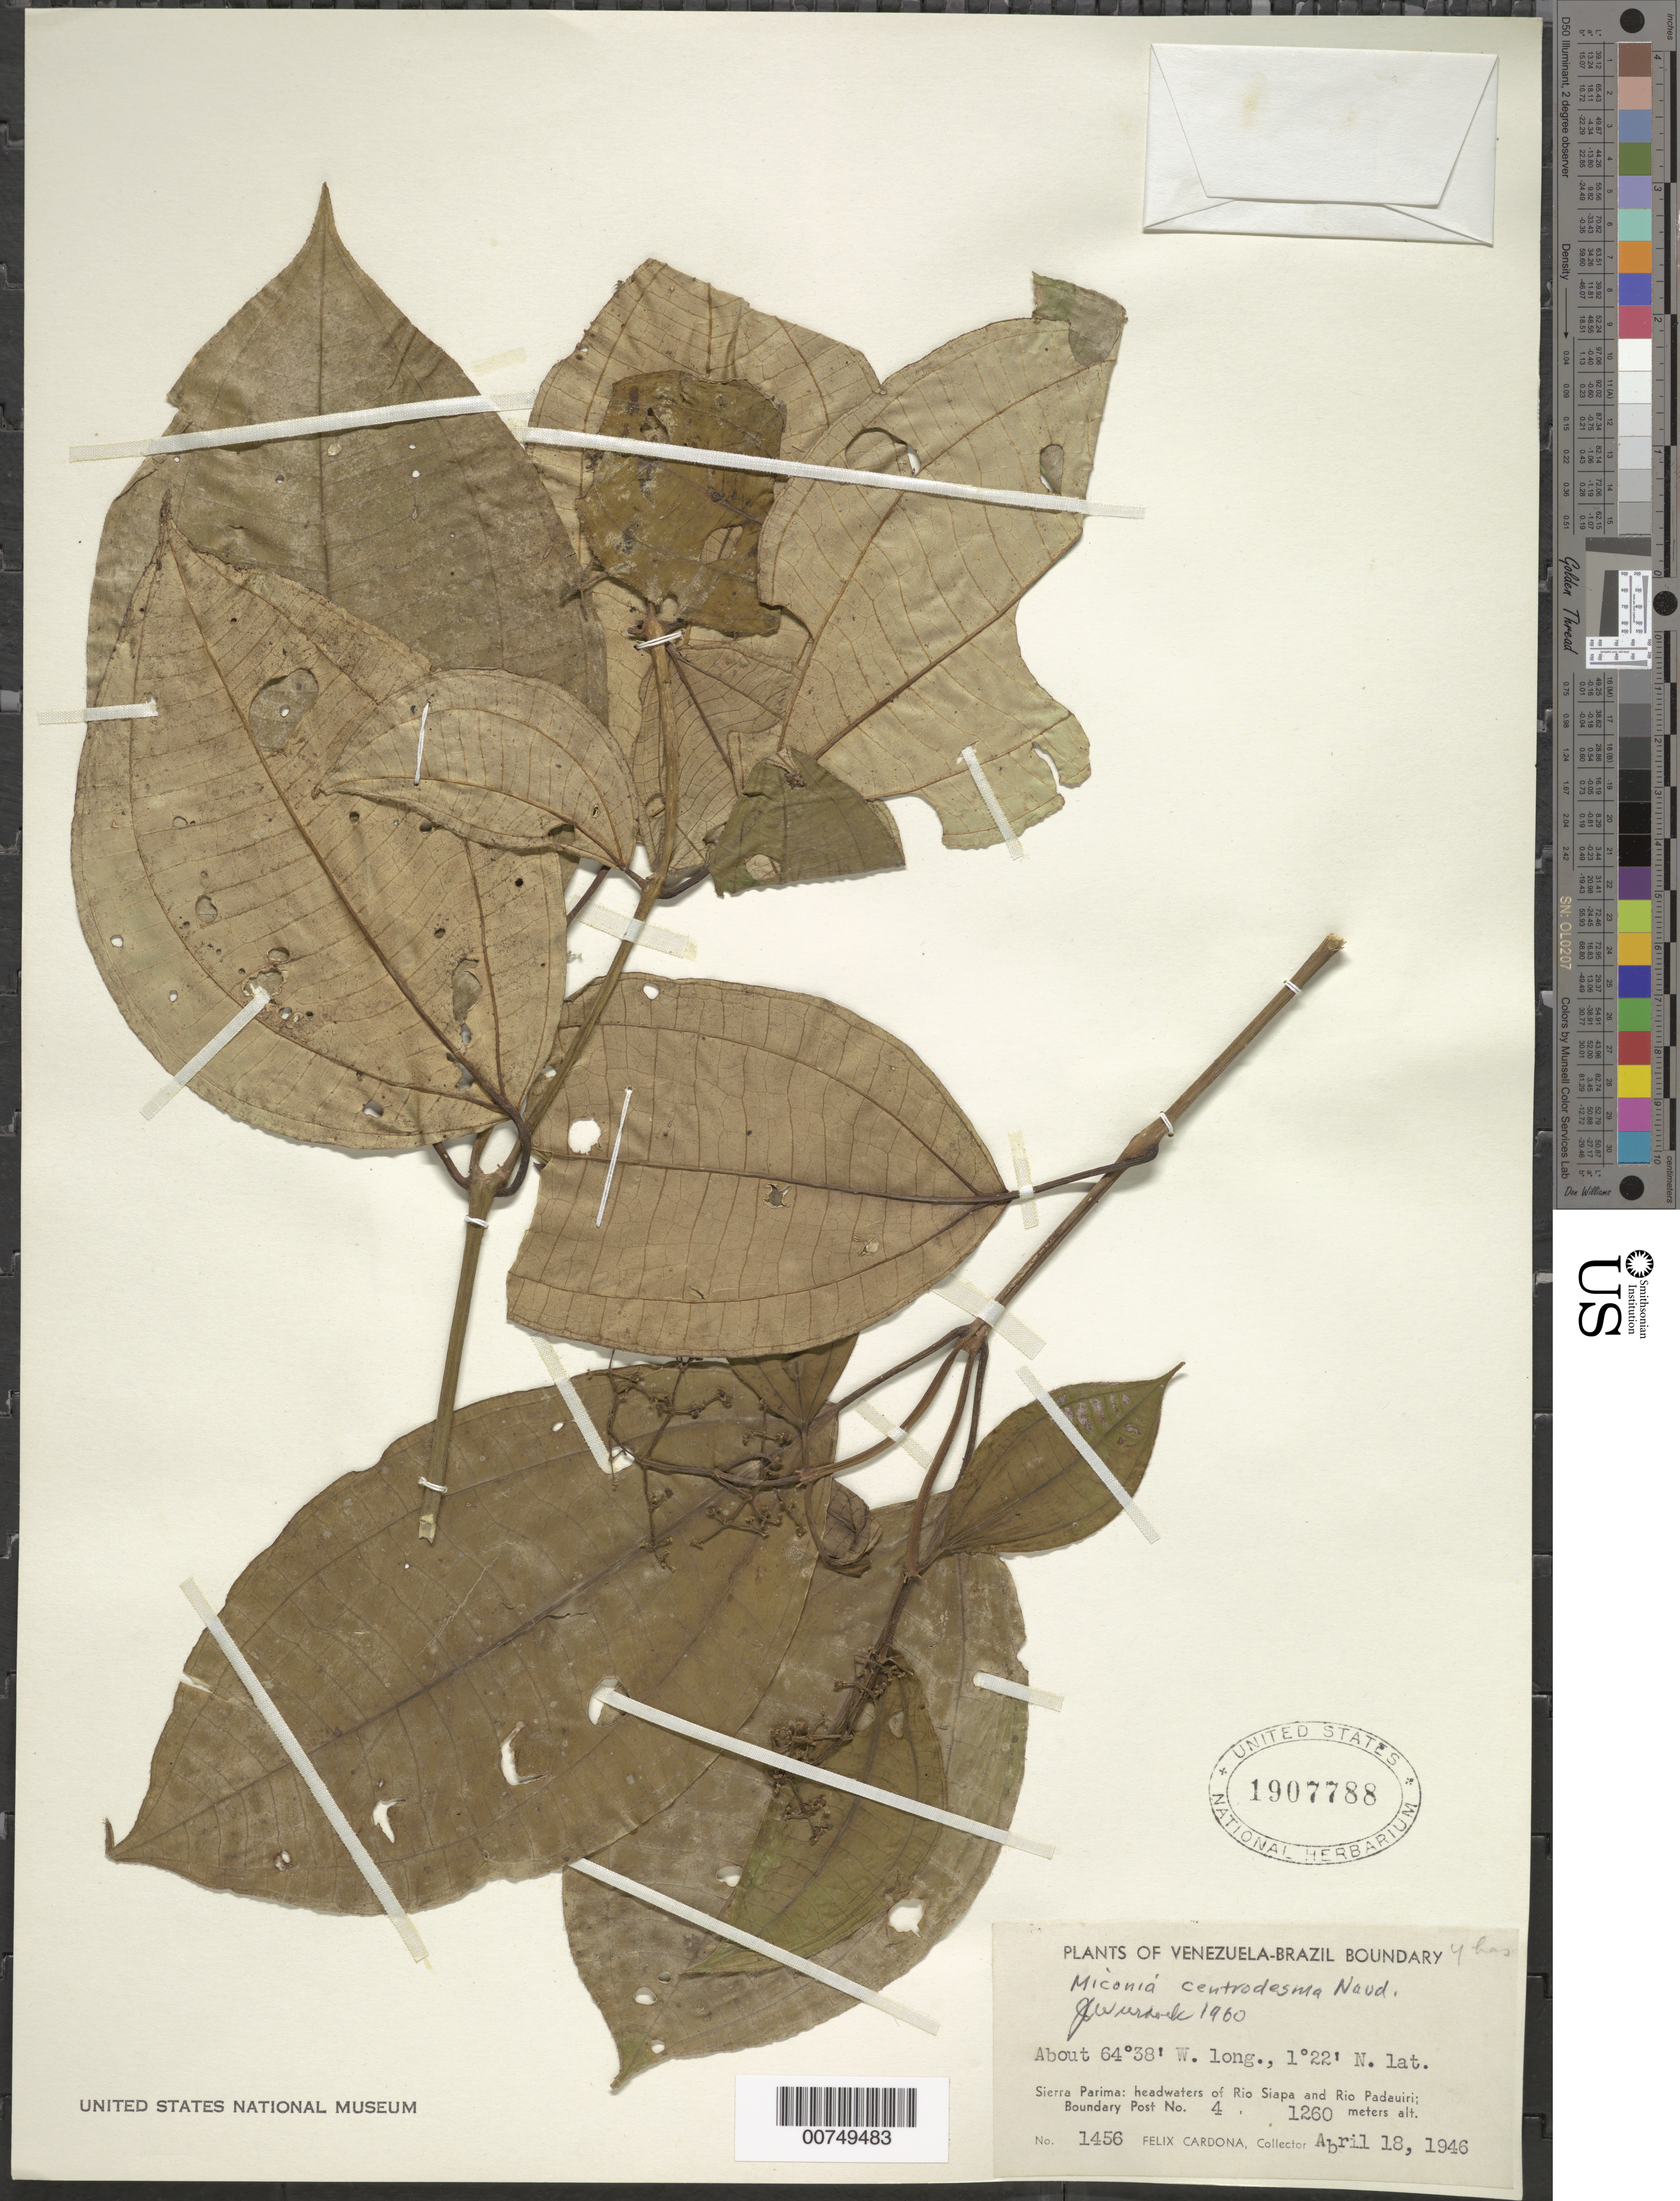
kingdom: Plantae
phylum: Tracheophyta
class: Magnoliopsida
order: Myrtales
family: Melastomataceae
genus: Miconia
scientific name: Miconia centrodesma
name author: Naudin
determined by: Wurdack, John J., (US), US (UNITED STATES)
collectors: F. Cardona Puig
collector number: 1456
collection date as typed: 18-Apr-46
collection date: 1946-04-18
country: Venezuela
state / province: Amazonas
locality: Sierra Parima, headwaters of Río Siapa and Río Padauiri; Boundary Post no. 4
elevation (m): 1260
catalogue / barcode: US 1907788